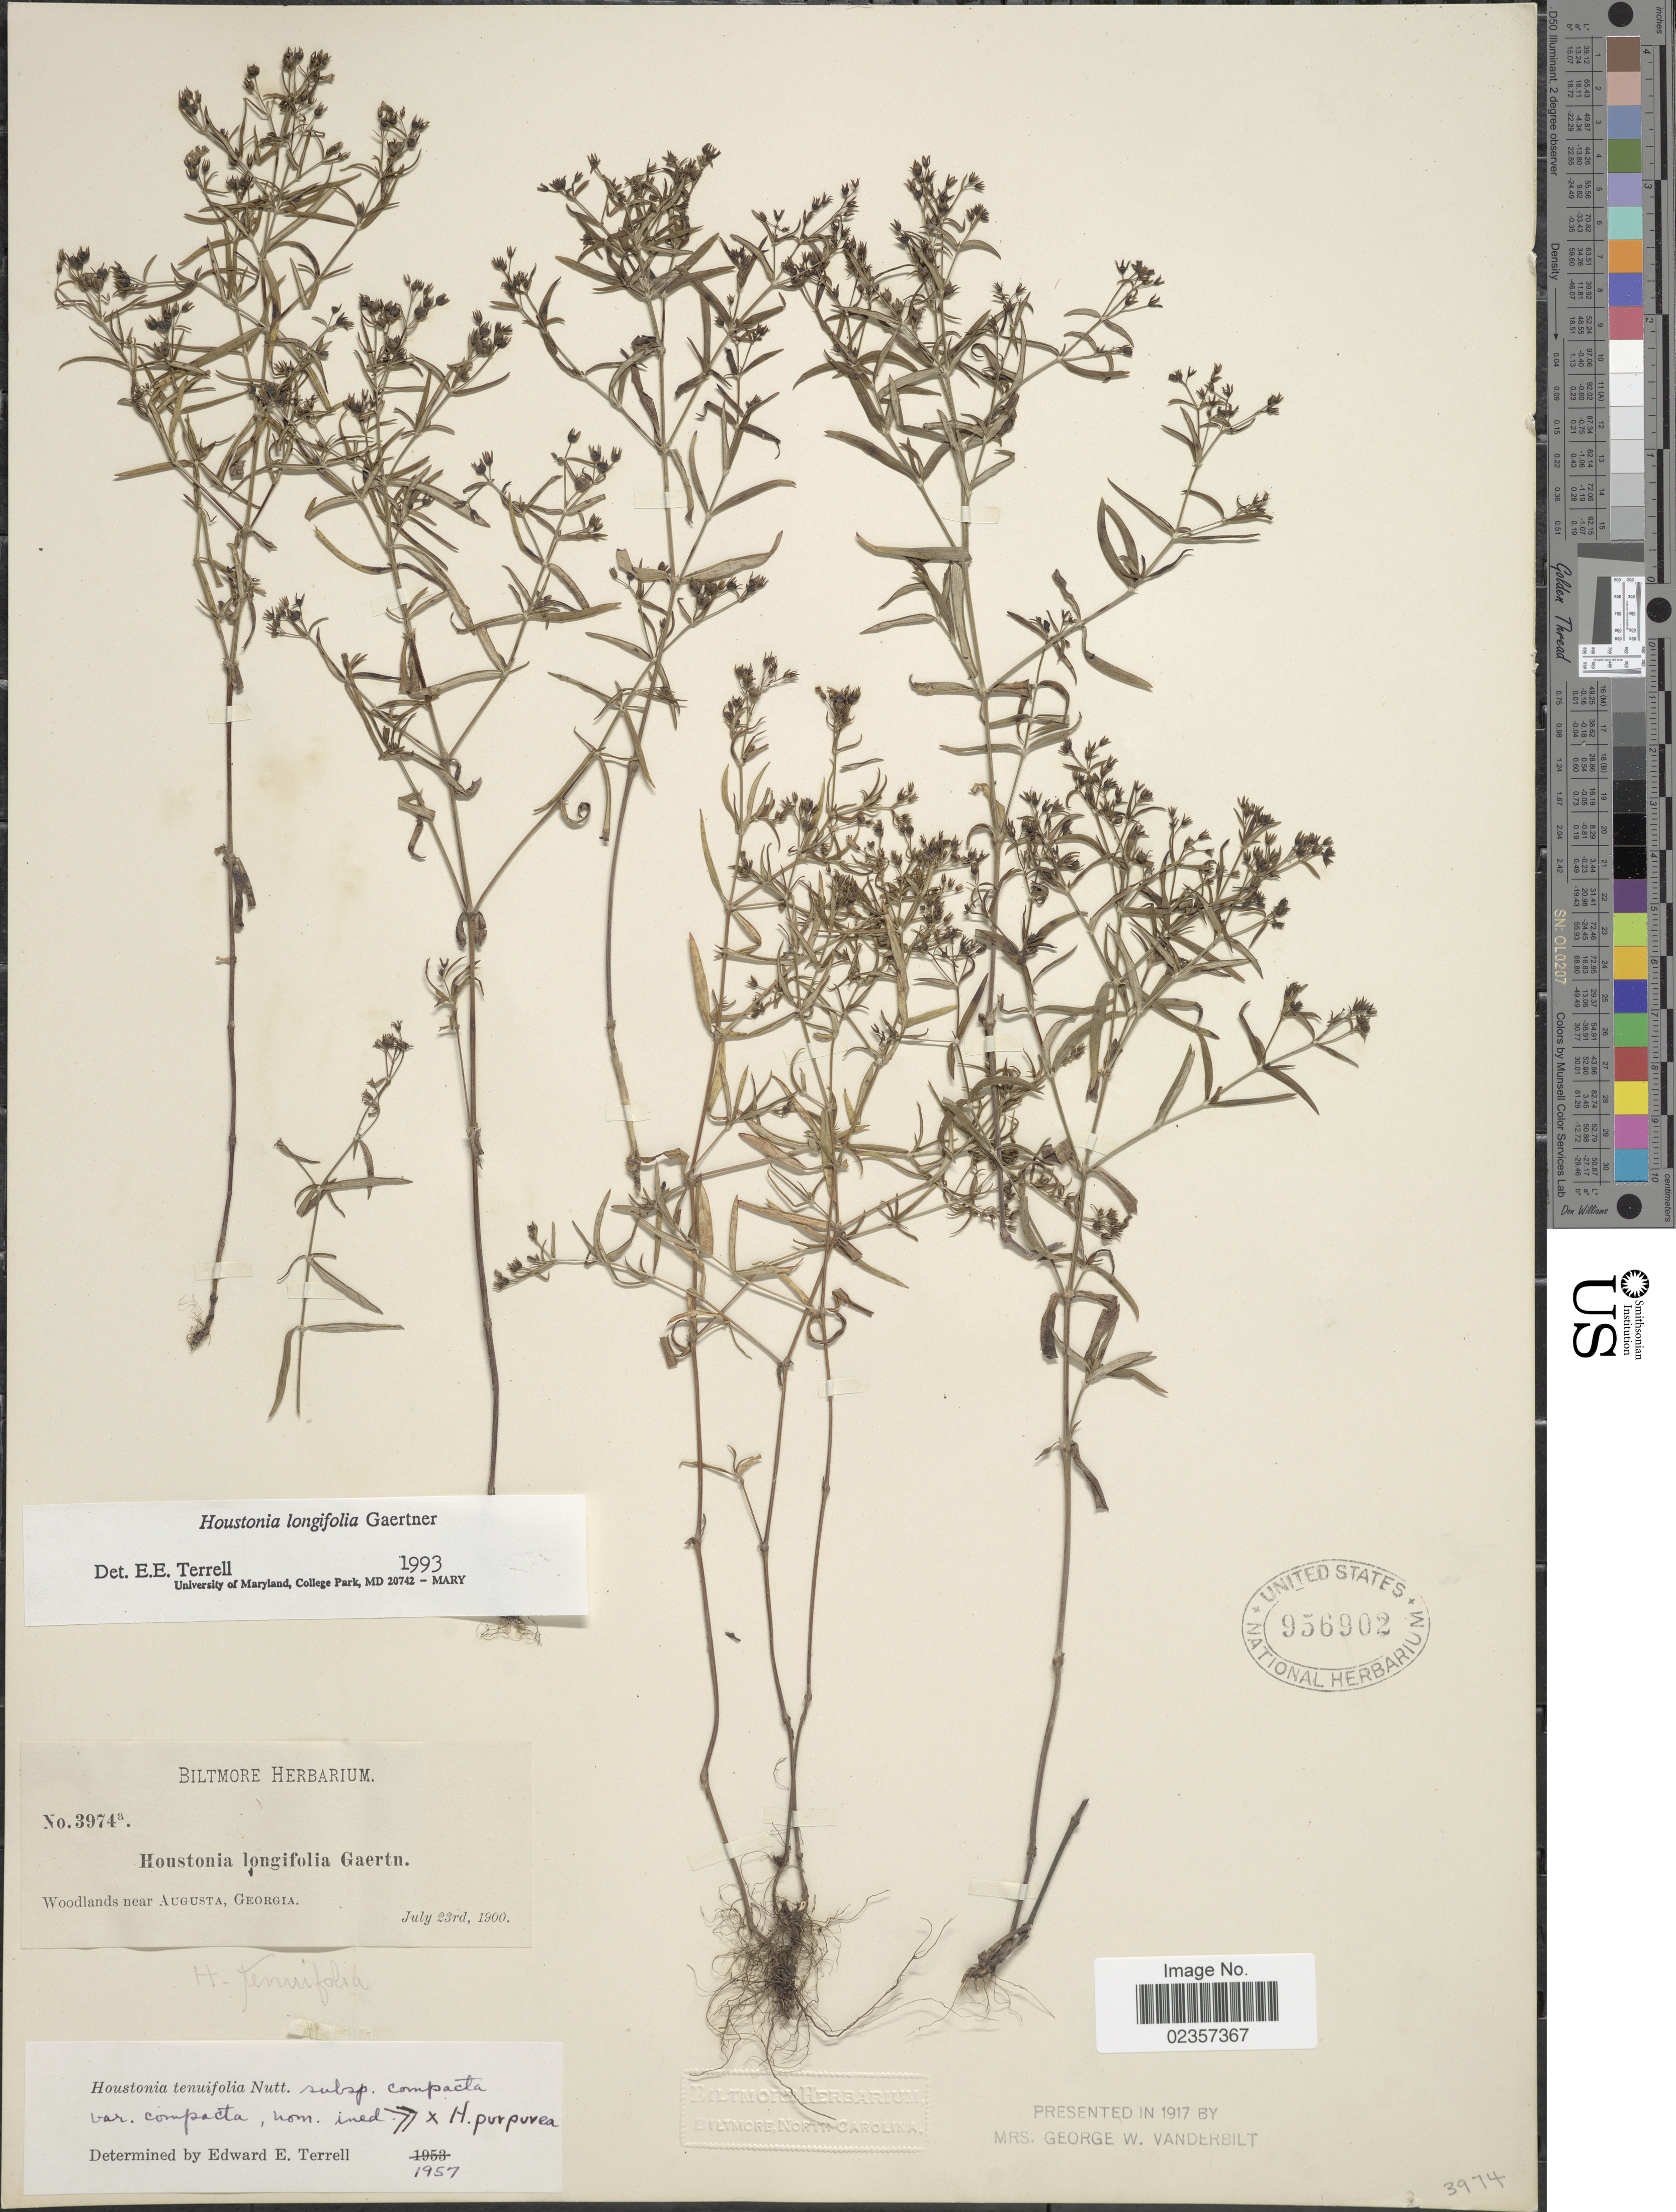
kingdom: Plantae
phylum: Tracheophyta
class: Magnoliopsida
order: Gentianales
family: Rubiaceae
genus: Houstonia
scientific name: Houstonia longifolia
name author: Gaertn.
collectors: ex herb. Biltmore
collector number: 3974A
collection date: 1900-07-23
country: United States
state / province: Georgia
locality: Woodlands near Augusta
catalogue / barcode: US 956902